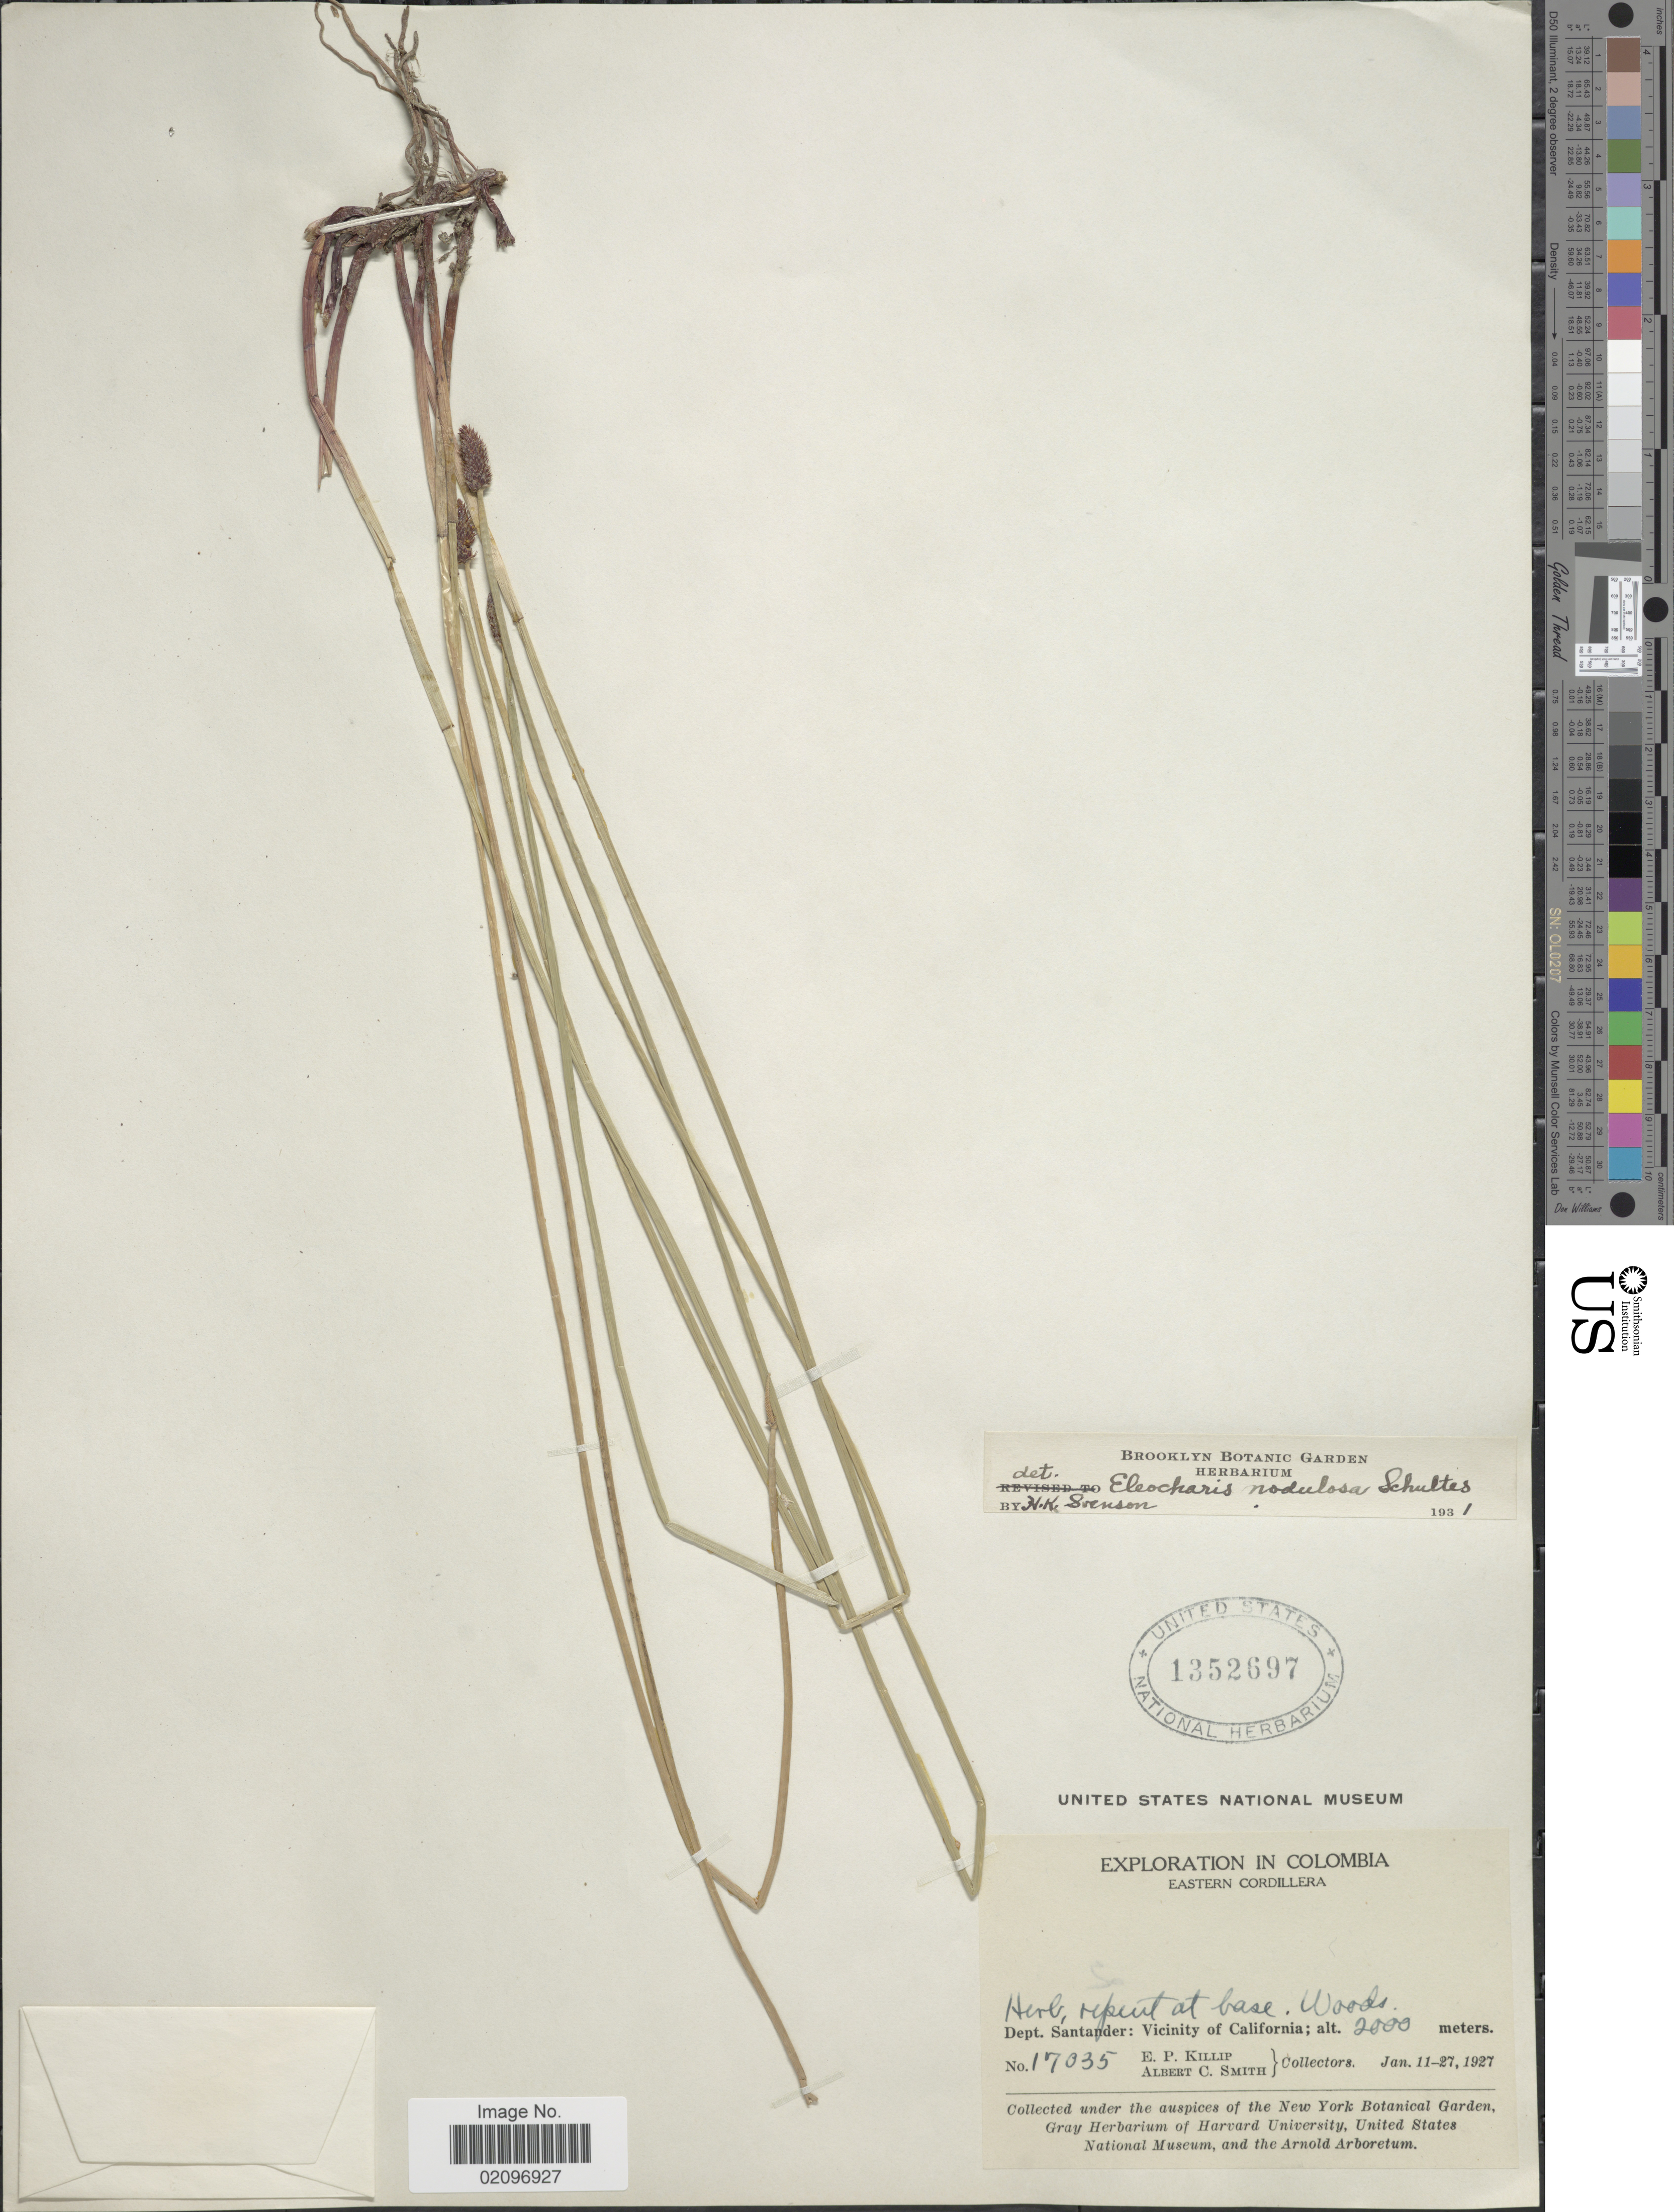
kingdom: Plantae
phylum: Tracheophyta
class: Liliopsida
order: Poales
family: Cyperaceae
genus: Eleocharis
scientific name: Eleocharis montana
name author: (Kunth) Roem. & Schult.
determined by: Strong, Mark T., (BOT), Smithsonian Institution - National Museum of Natural History (UNITED STATES)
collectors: E. P. Killip & A. C. Smith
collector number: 17035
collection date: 1927-01-11/1927-01-27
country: Colombia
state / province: Santander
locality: Woods, Dept. Santander: Vicinity of California.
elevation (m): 2000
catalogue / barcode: US 1352697